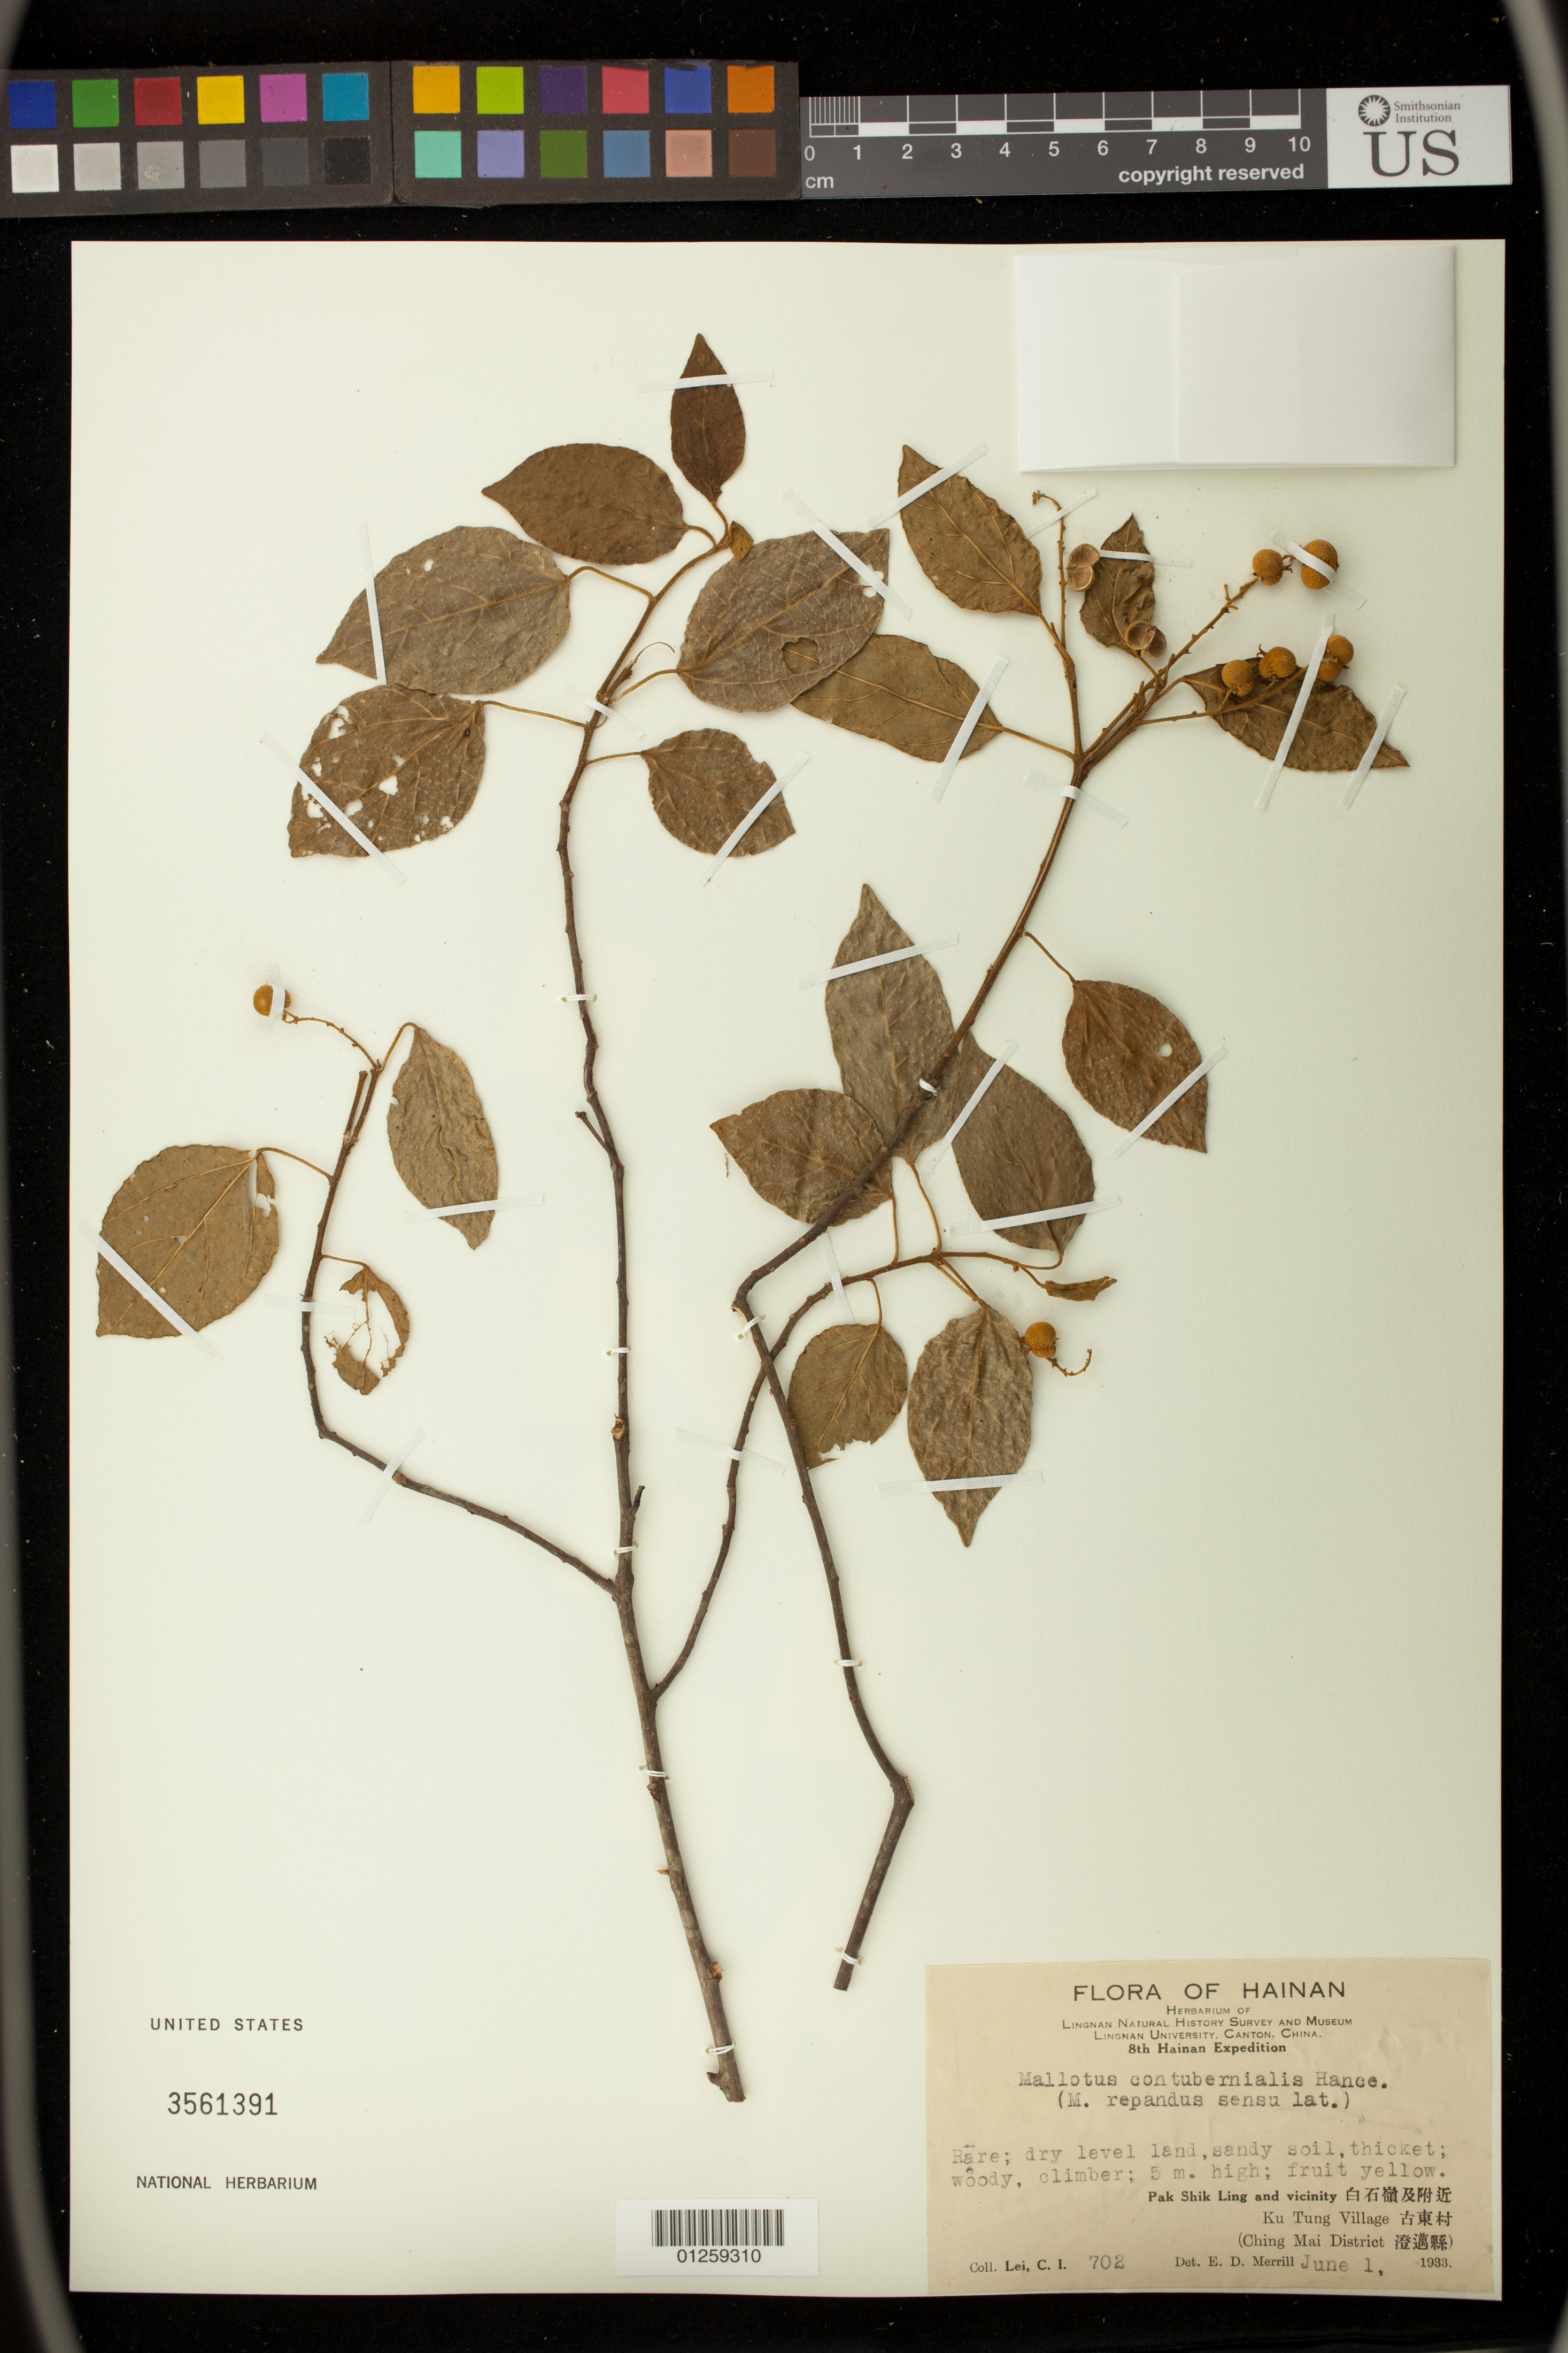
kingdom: Plantae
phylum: Tracheophyta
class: Magnoliopsida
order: Malpighiales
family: Euphorbiaceae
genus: Mallotus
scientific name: Mallotus repandus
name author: (Rottler) Müll. Arg.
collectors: C. I. Lei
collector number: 702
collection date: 1933-06-01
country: China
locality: Pak Shik Ling, Ku Tung Village (Ching Mai District)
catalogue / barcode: US 3561391